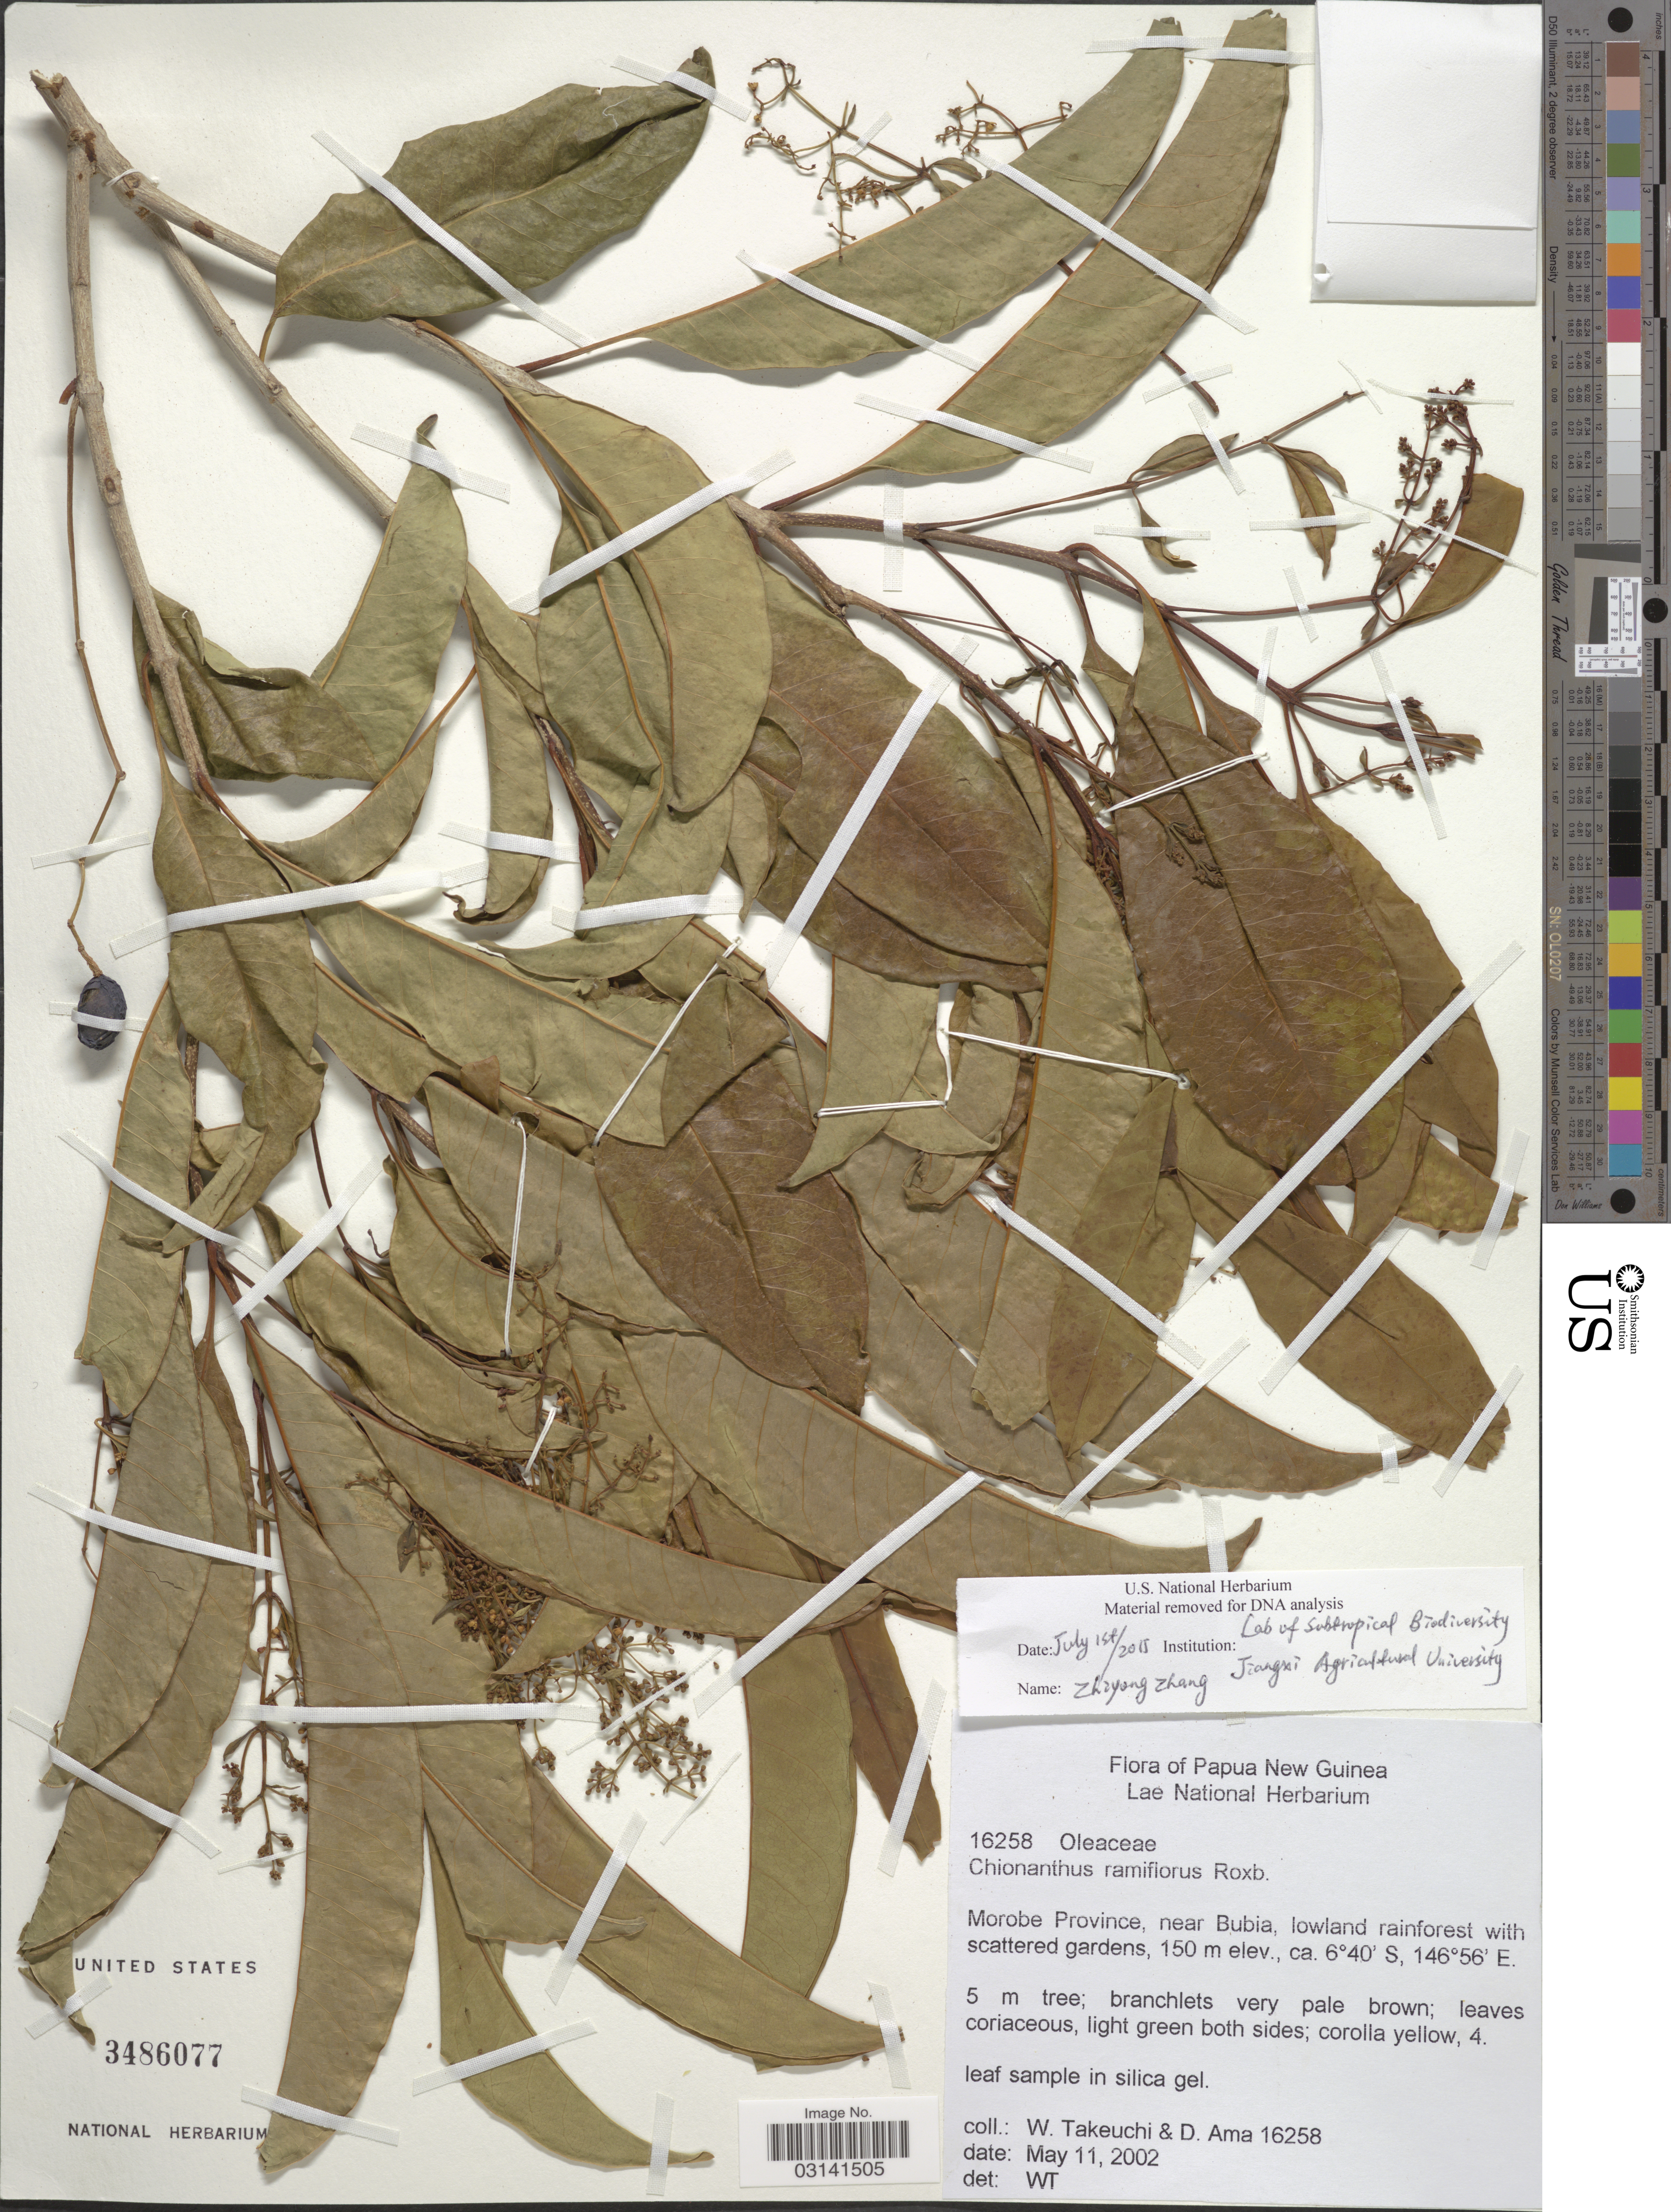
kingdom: Plantae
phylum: Tracheophyta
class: Magnoliopsida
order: Lamiales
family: Oleaceae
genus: Chionanthus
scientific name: Chionanthus ramiflorus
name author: Roxb.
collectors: W. Takeuchi & D. Ama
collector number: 16258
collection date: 2002-05-11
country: Papua New Guinea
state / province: Morobe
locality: Near Bubia.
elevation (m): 150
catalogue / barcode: US 3486077